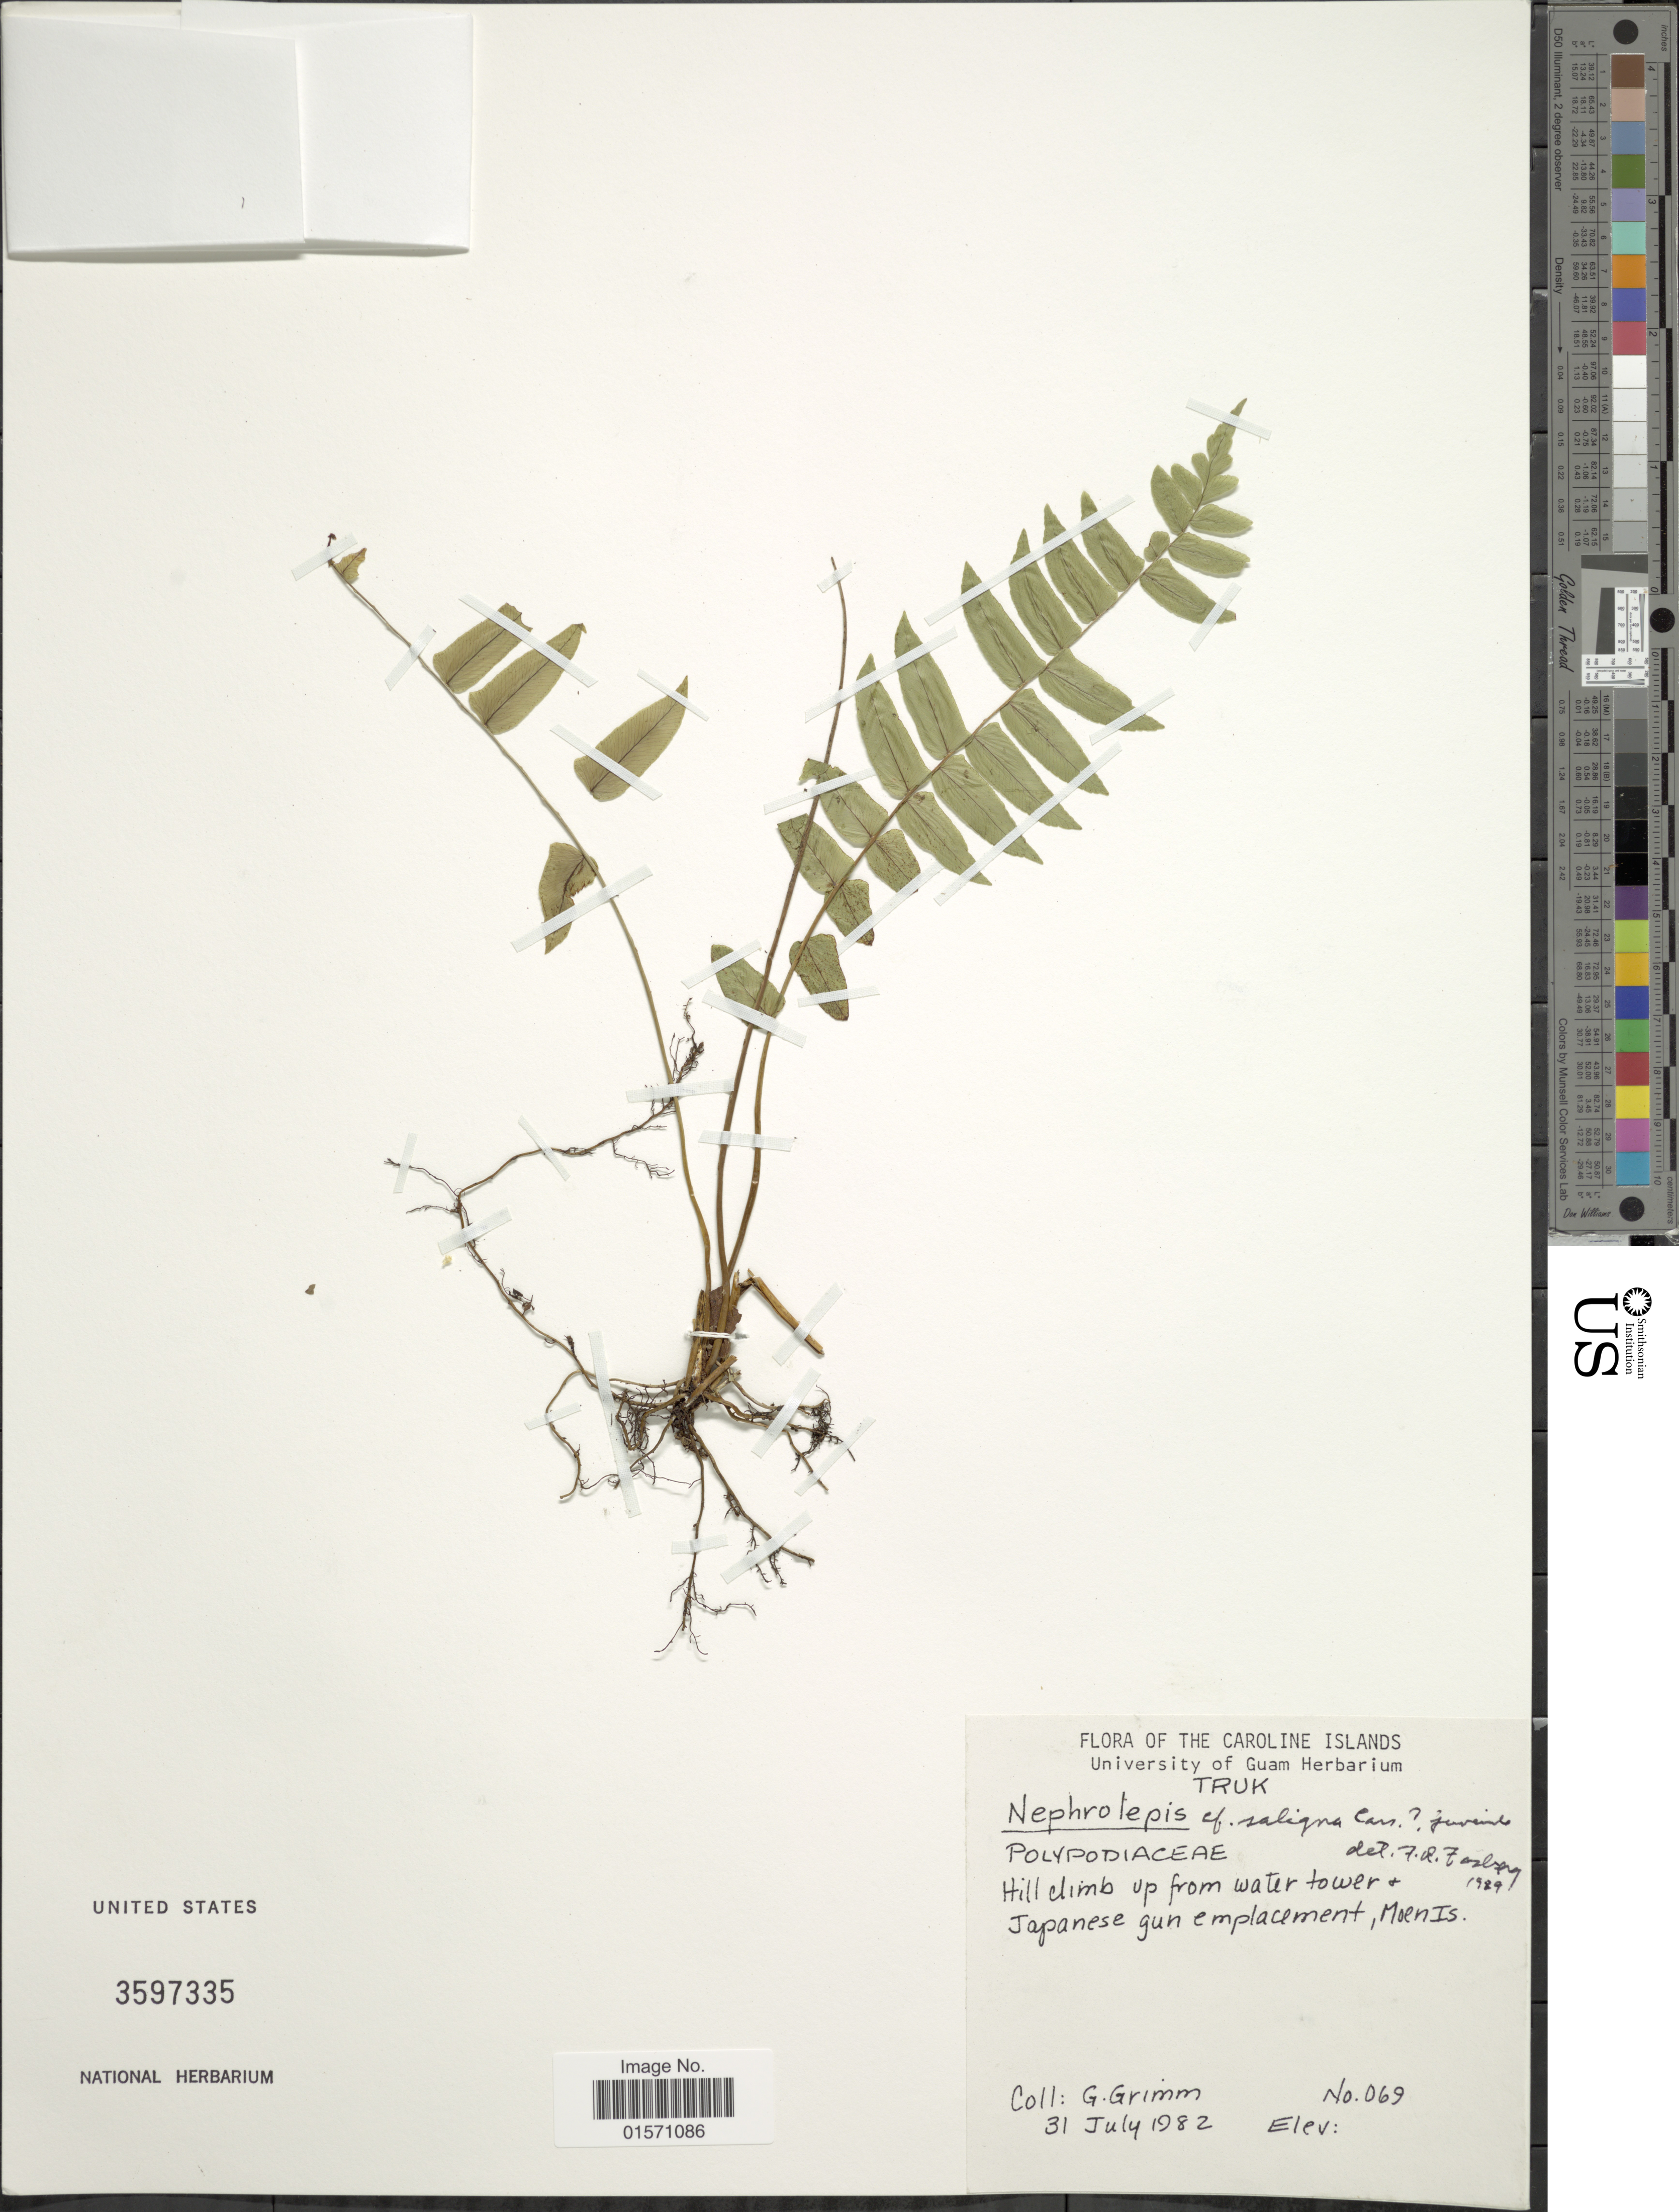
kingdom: Plantae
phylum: Tracheophyta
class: Polypodiopsida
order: Polypodiales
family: Nephrolepidaceae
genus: Nephrolepis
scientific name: Nephrolepis saligna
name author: Cav.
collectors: G. Grimm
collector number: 069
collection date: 1982-07-31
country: Micronesia, Federated States of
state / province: Truk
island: Moen [Wono]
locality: Caroline Islands. Hill climb up from water tower & Japanese gun emplacement, Moen Is.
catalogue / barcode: US 3597335